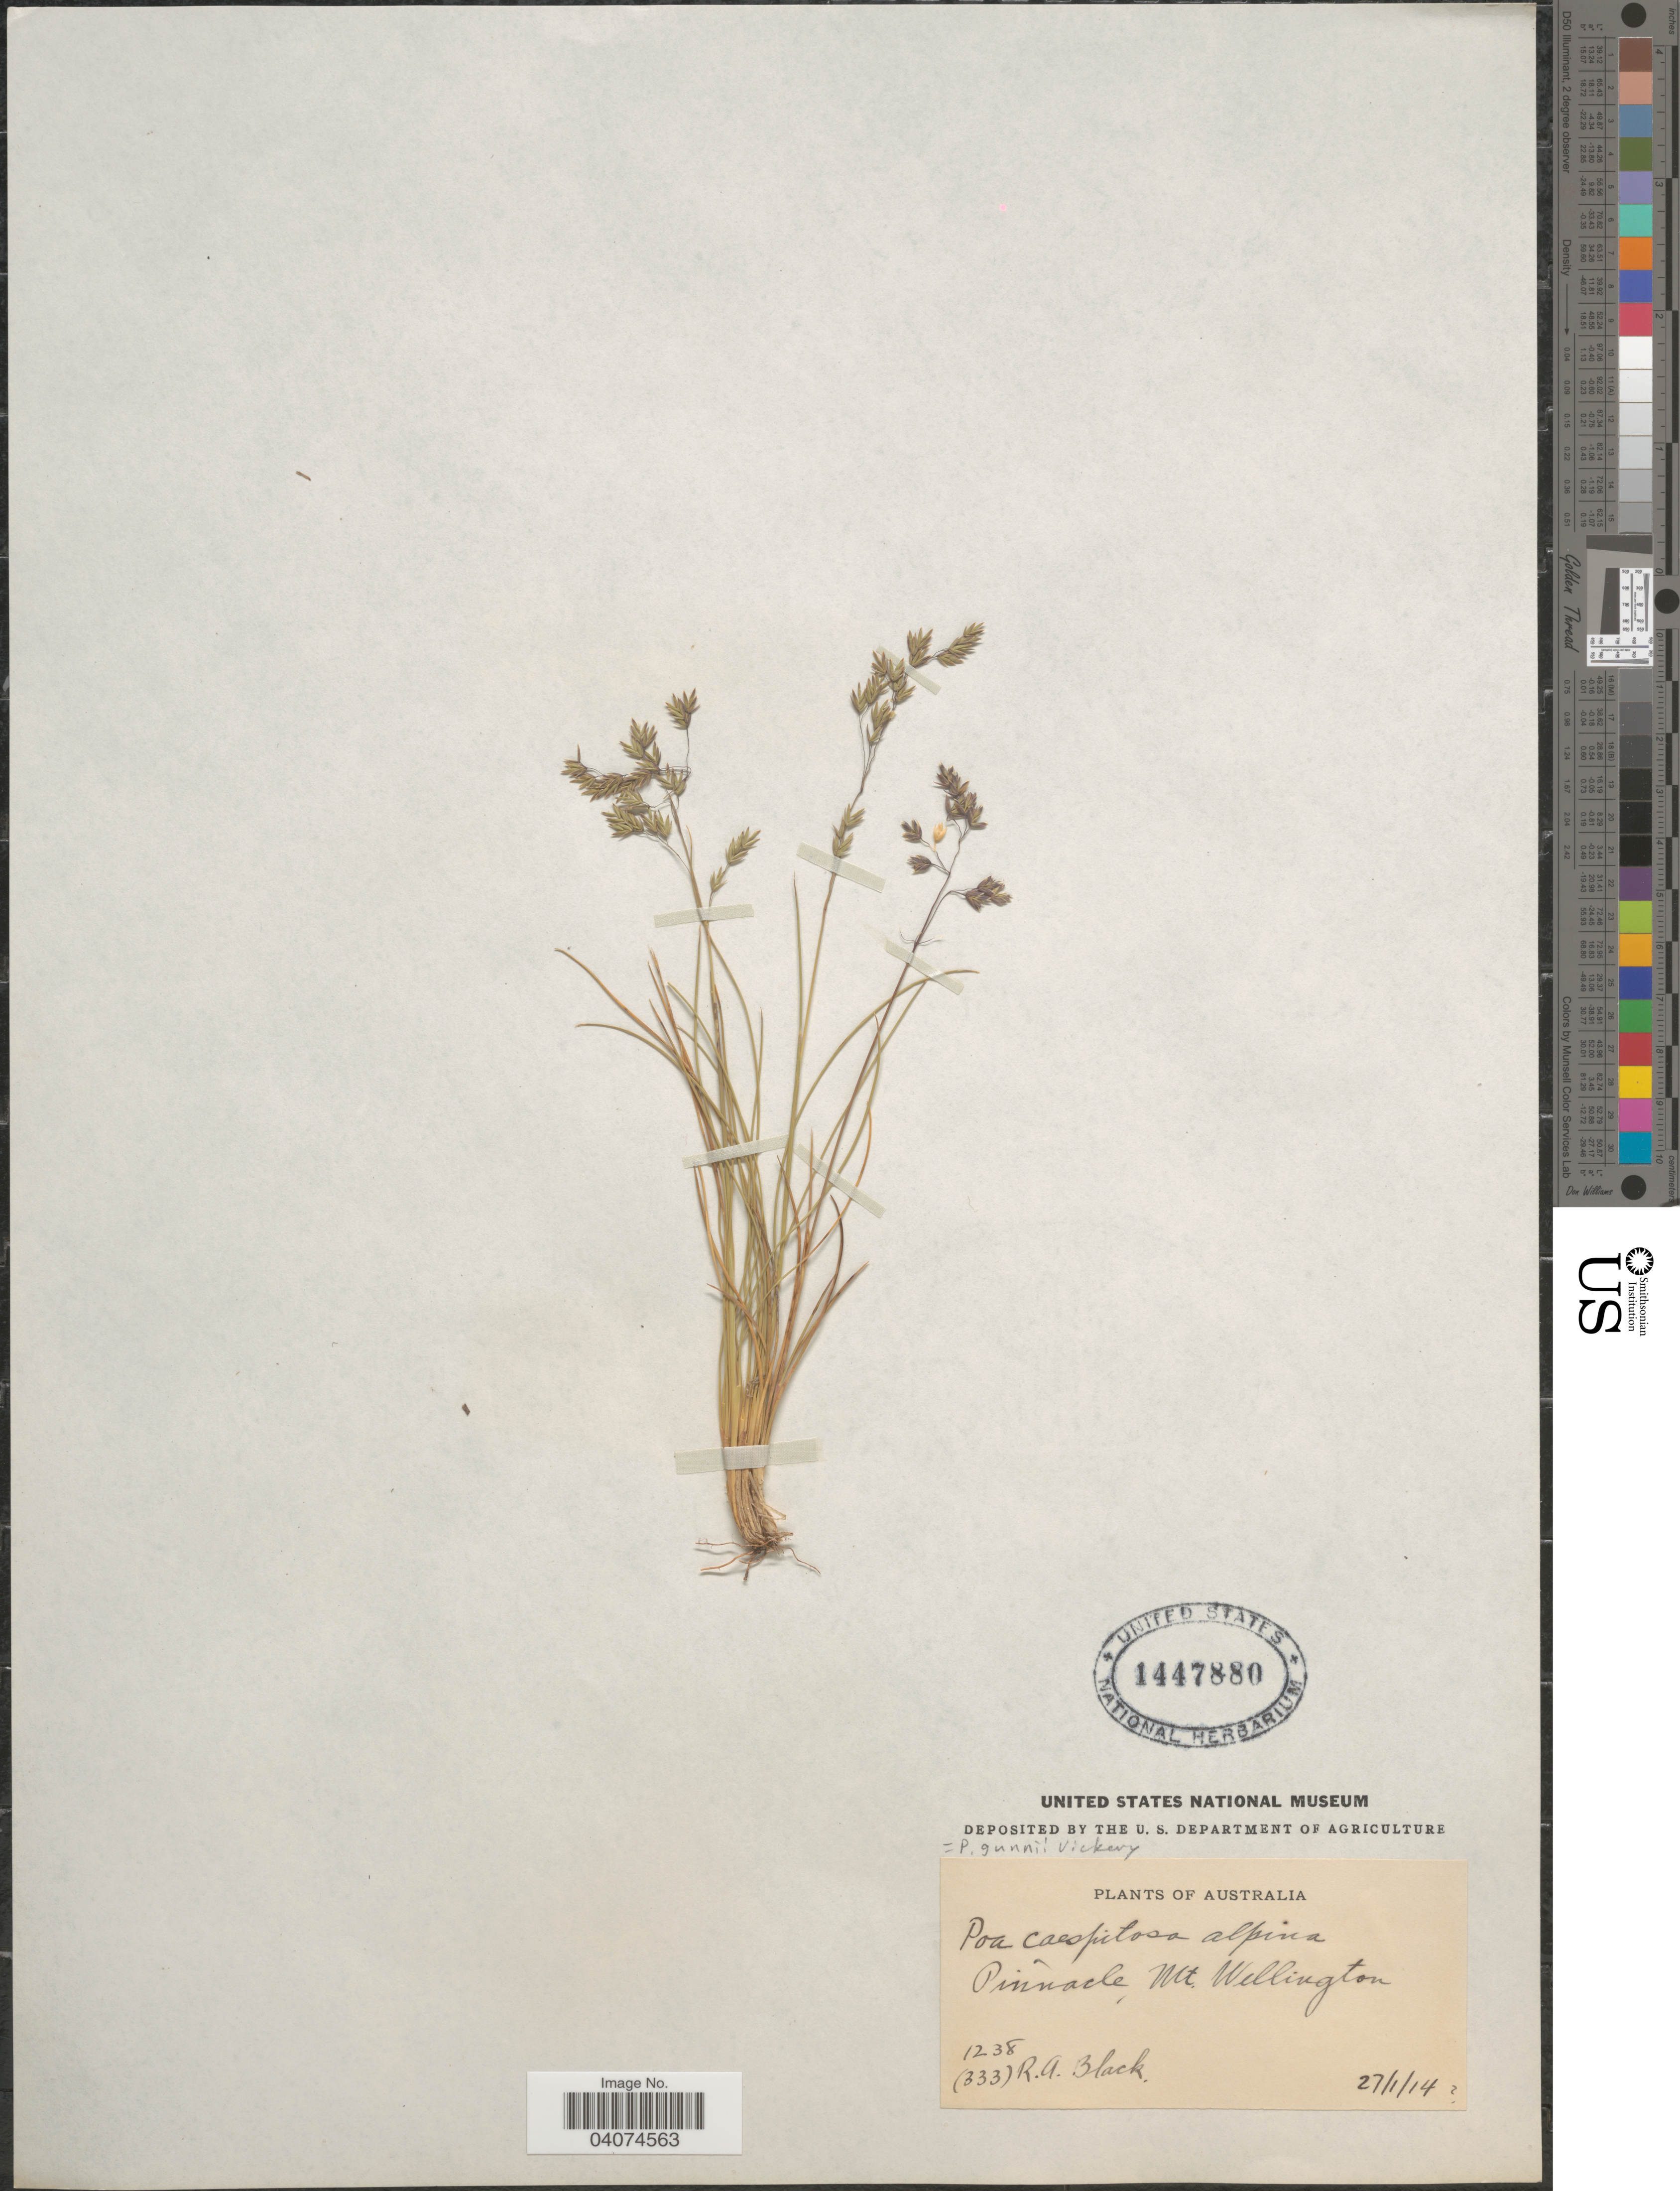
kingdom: Plantae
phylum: Tracheophyta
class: Liliopsida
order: Poales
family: Poaceae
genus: Poa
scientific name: Poa gunnii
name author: Vickery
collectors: R. A. Black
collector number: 1238/(333)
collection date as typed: Transcribed d/m/y: 27/1/14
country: Australia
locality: Pinnacle, Mt. Wellington.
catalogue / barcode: US 1447880